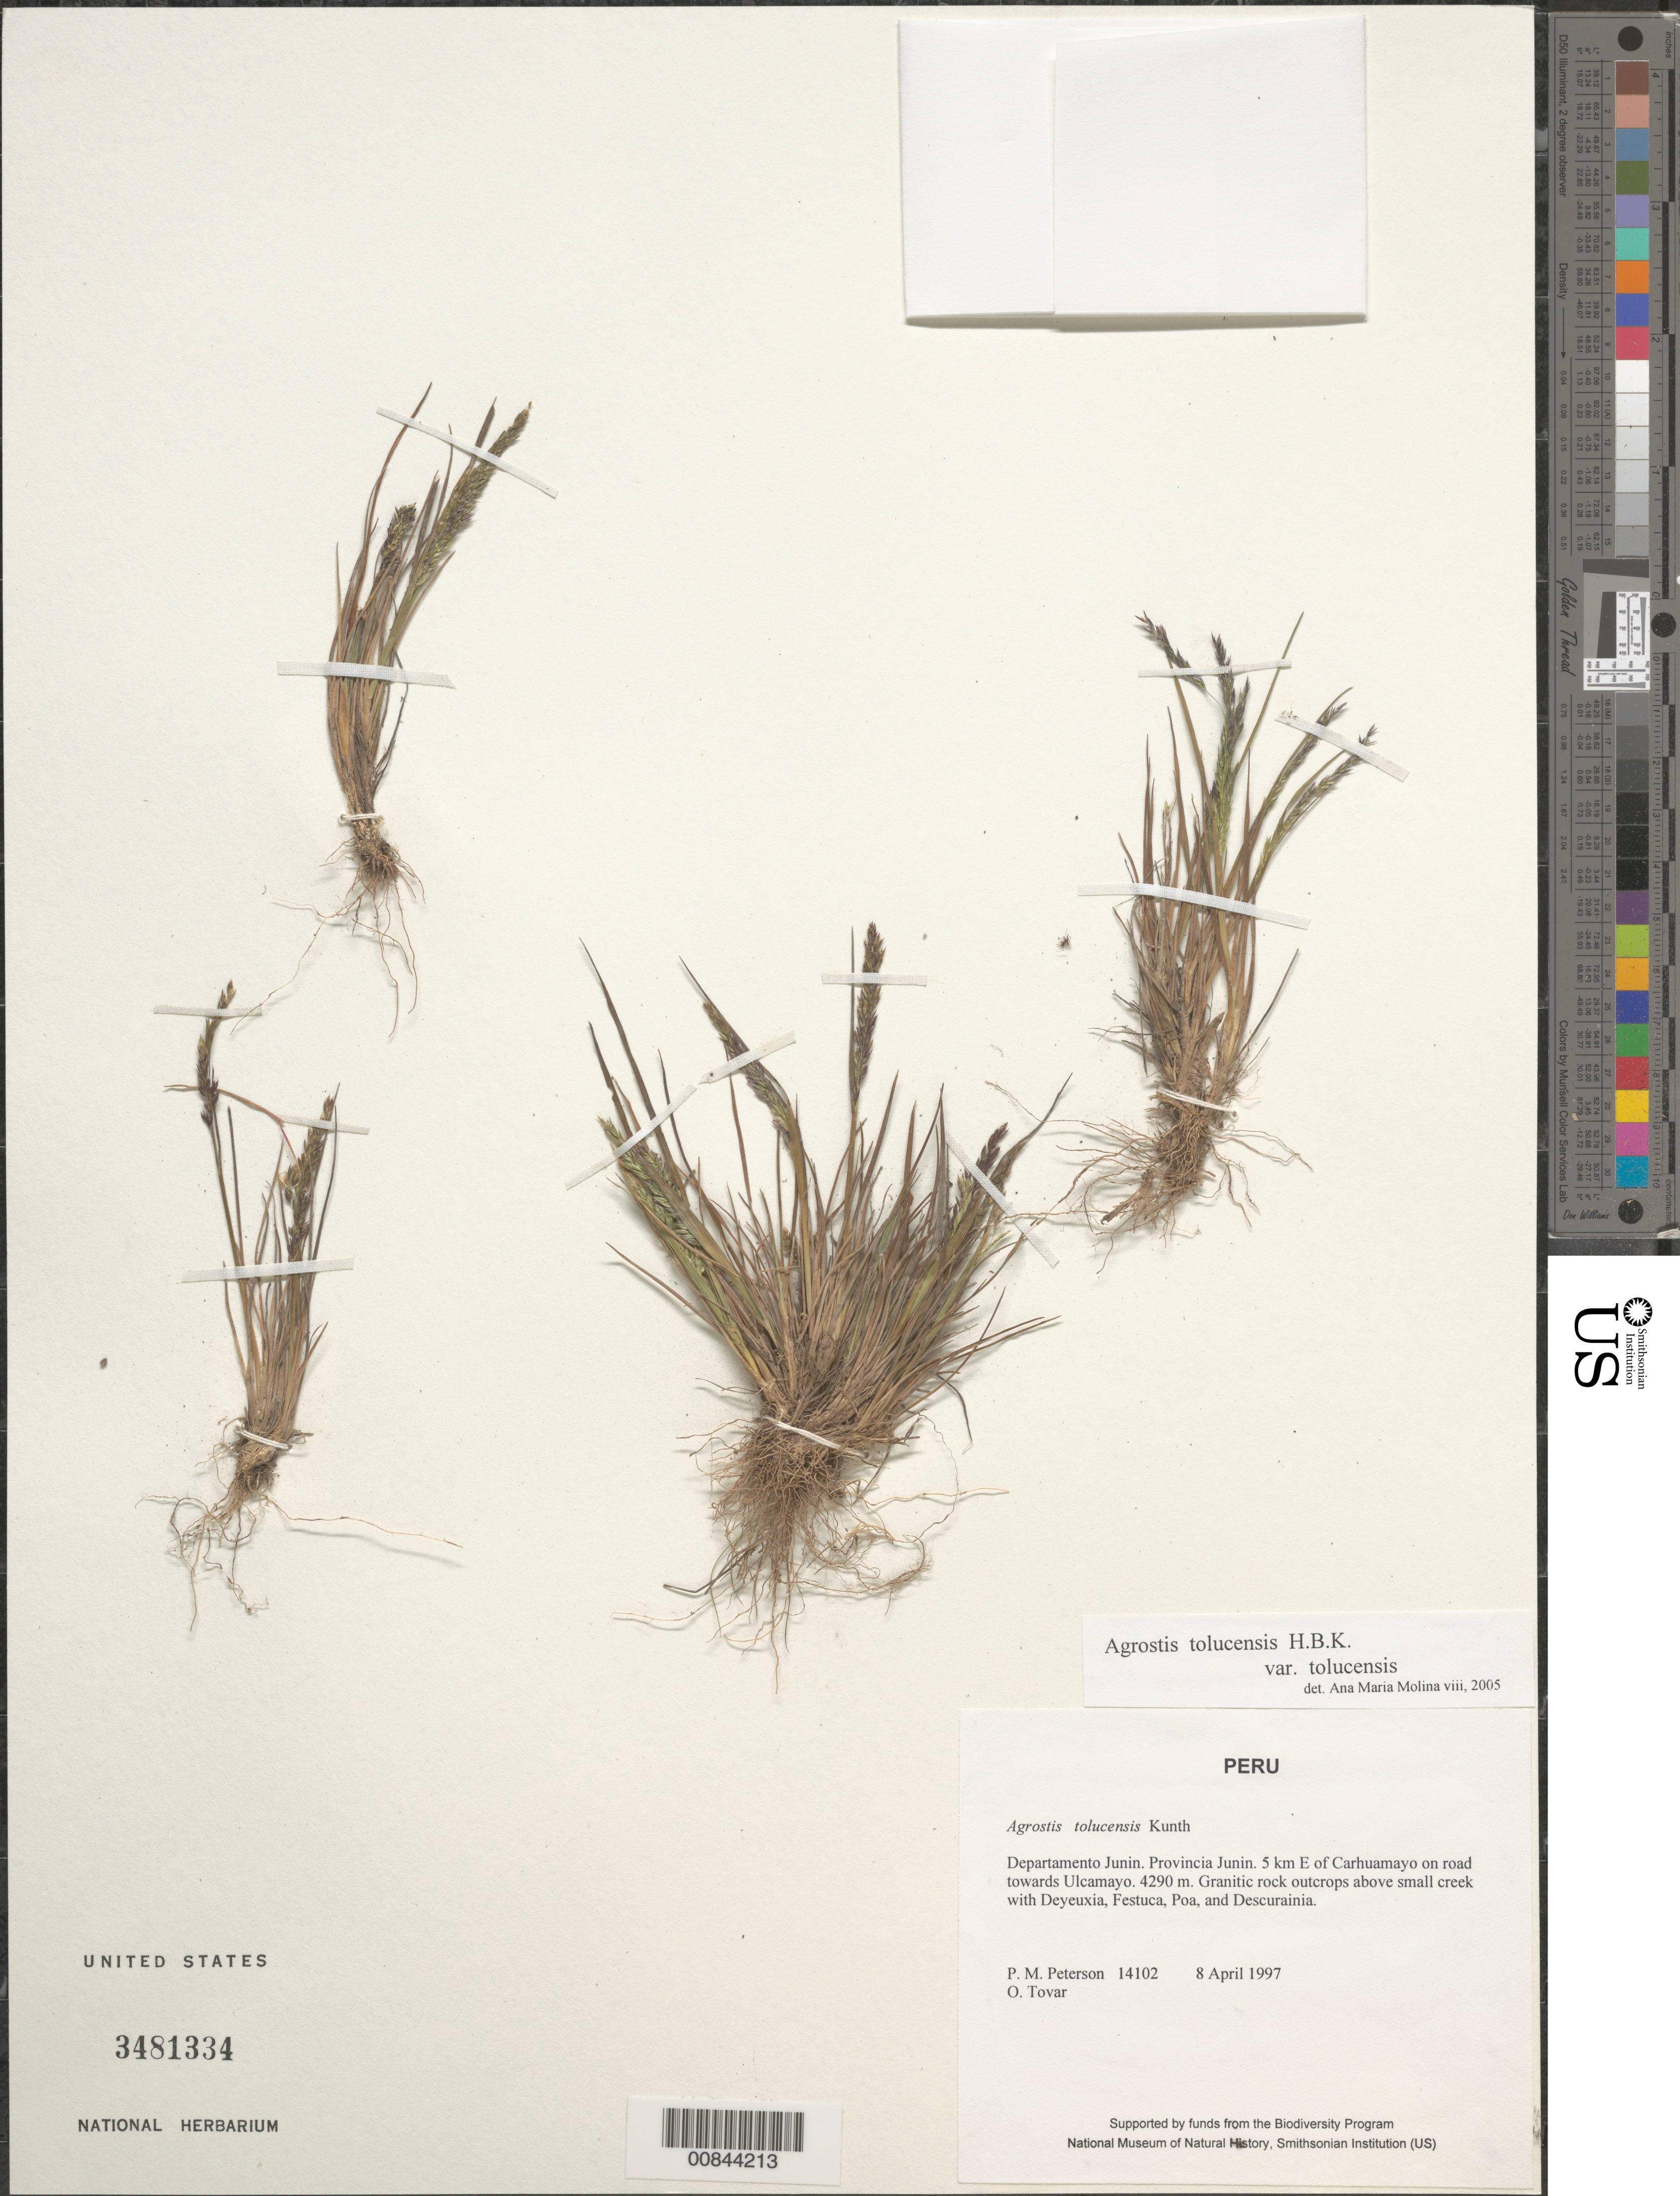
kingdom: Plantae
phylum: Tracheophyta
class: Liliopsida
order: Poales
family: Poaceae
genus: Agrostis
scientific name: Agrostis tolucensis var. tolucensis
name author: Kunth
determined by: Molina, Ana M. de R.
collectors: P. M. Peterson & Ó. Tovar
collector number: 14102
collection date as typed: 08 Apr 1997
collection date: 1997-04-08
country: Peru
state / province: Junín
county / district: Junín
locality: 5 km E of Carhuamayo on road towards Ulcamayo.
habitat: Granitic rock outcrops above small creek with Deyeuxia, Festuca, Poa, and Descurainia.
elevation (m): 4290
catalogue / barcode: US 3481334